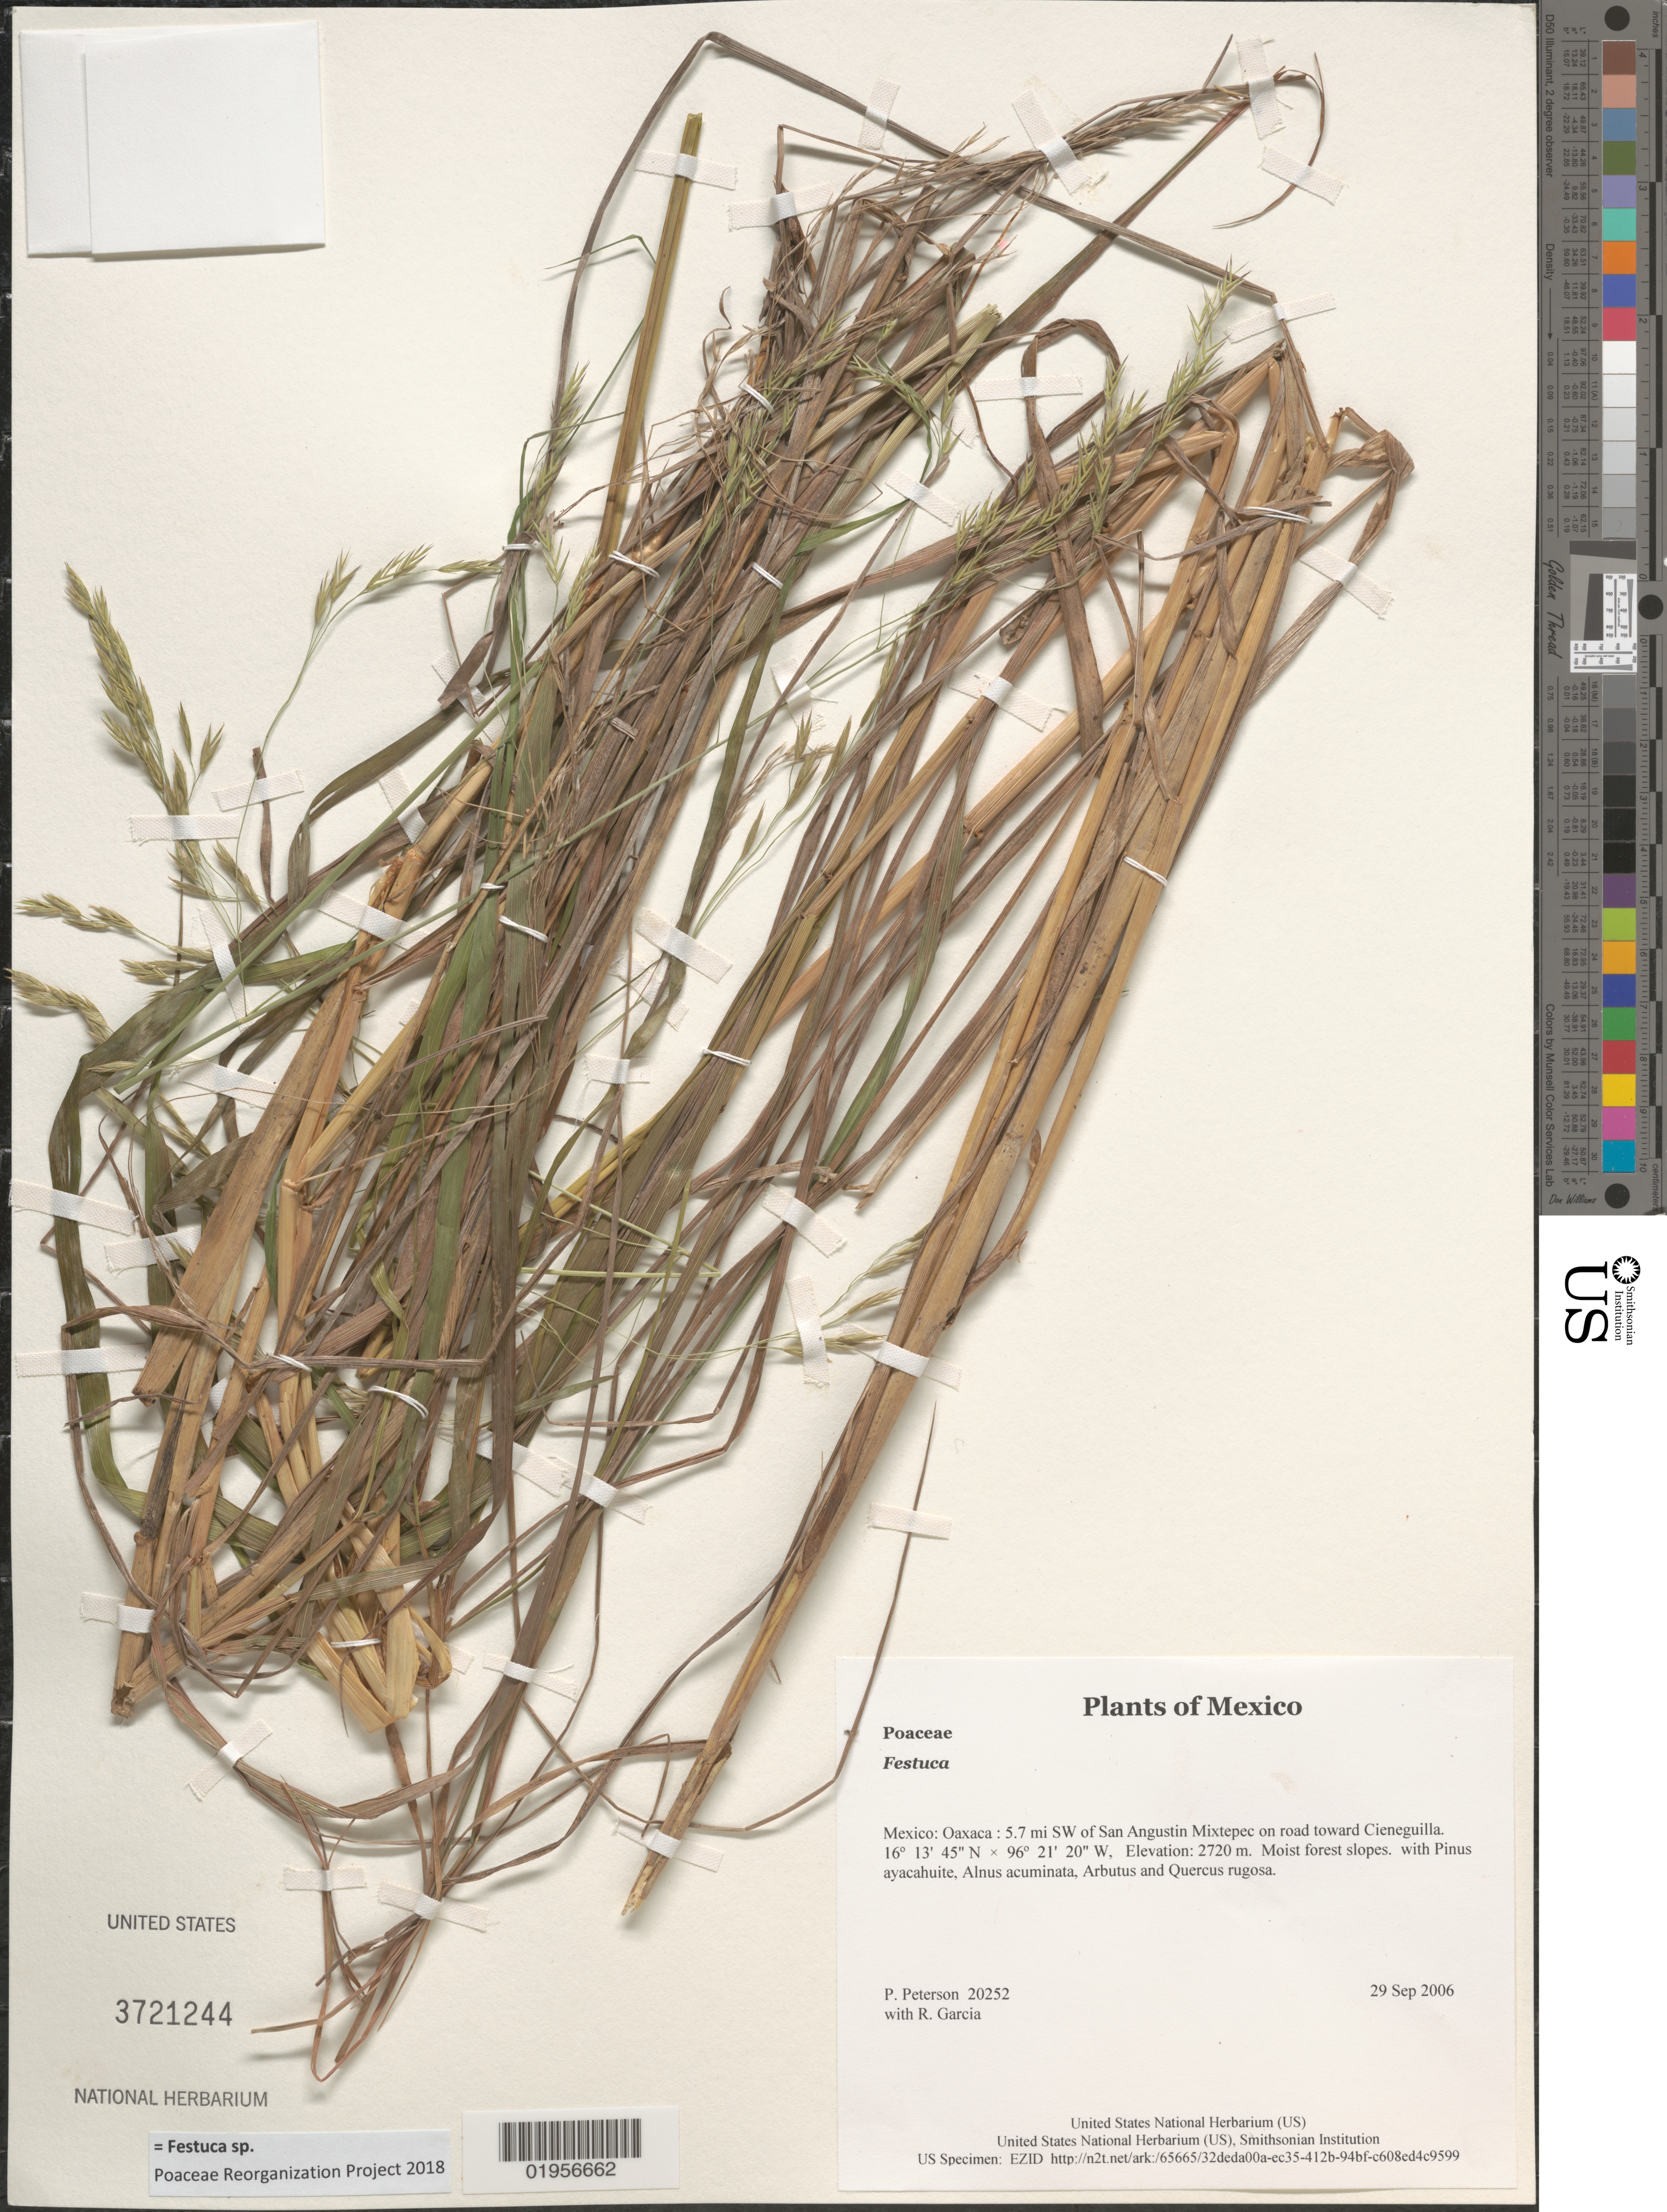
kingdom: Plantae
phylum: Tracheophyta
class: Liliopsida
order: Poales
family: Poaceae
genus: Festuca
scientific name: Festuca sp.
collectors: P. M. Peterson & R. Garcia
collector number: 20252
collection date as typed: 29 Sep 2006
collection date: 2006-09-29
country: Mexico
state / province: Oaxaca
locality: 5.7 mi SW of San Angustin Mixtepec on road toward Cieneguilla.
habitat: Moist forest slopes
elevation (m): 2720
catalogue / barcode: US 3721244